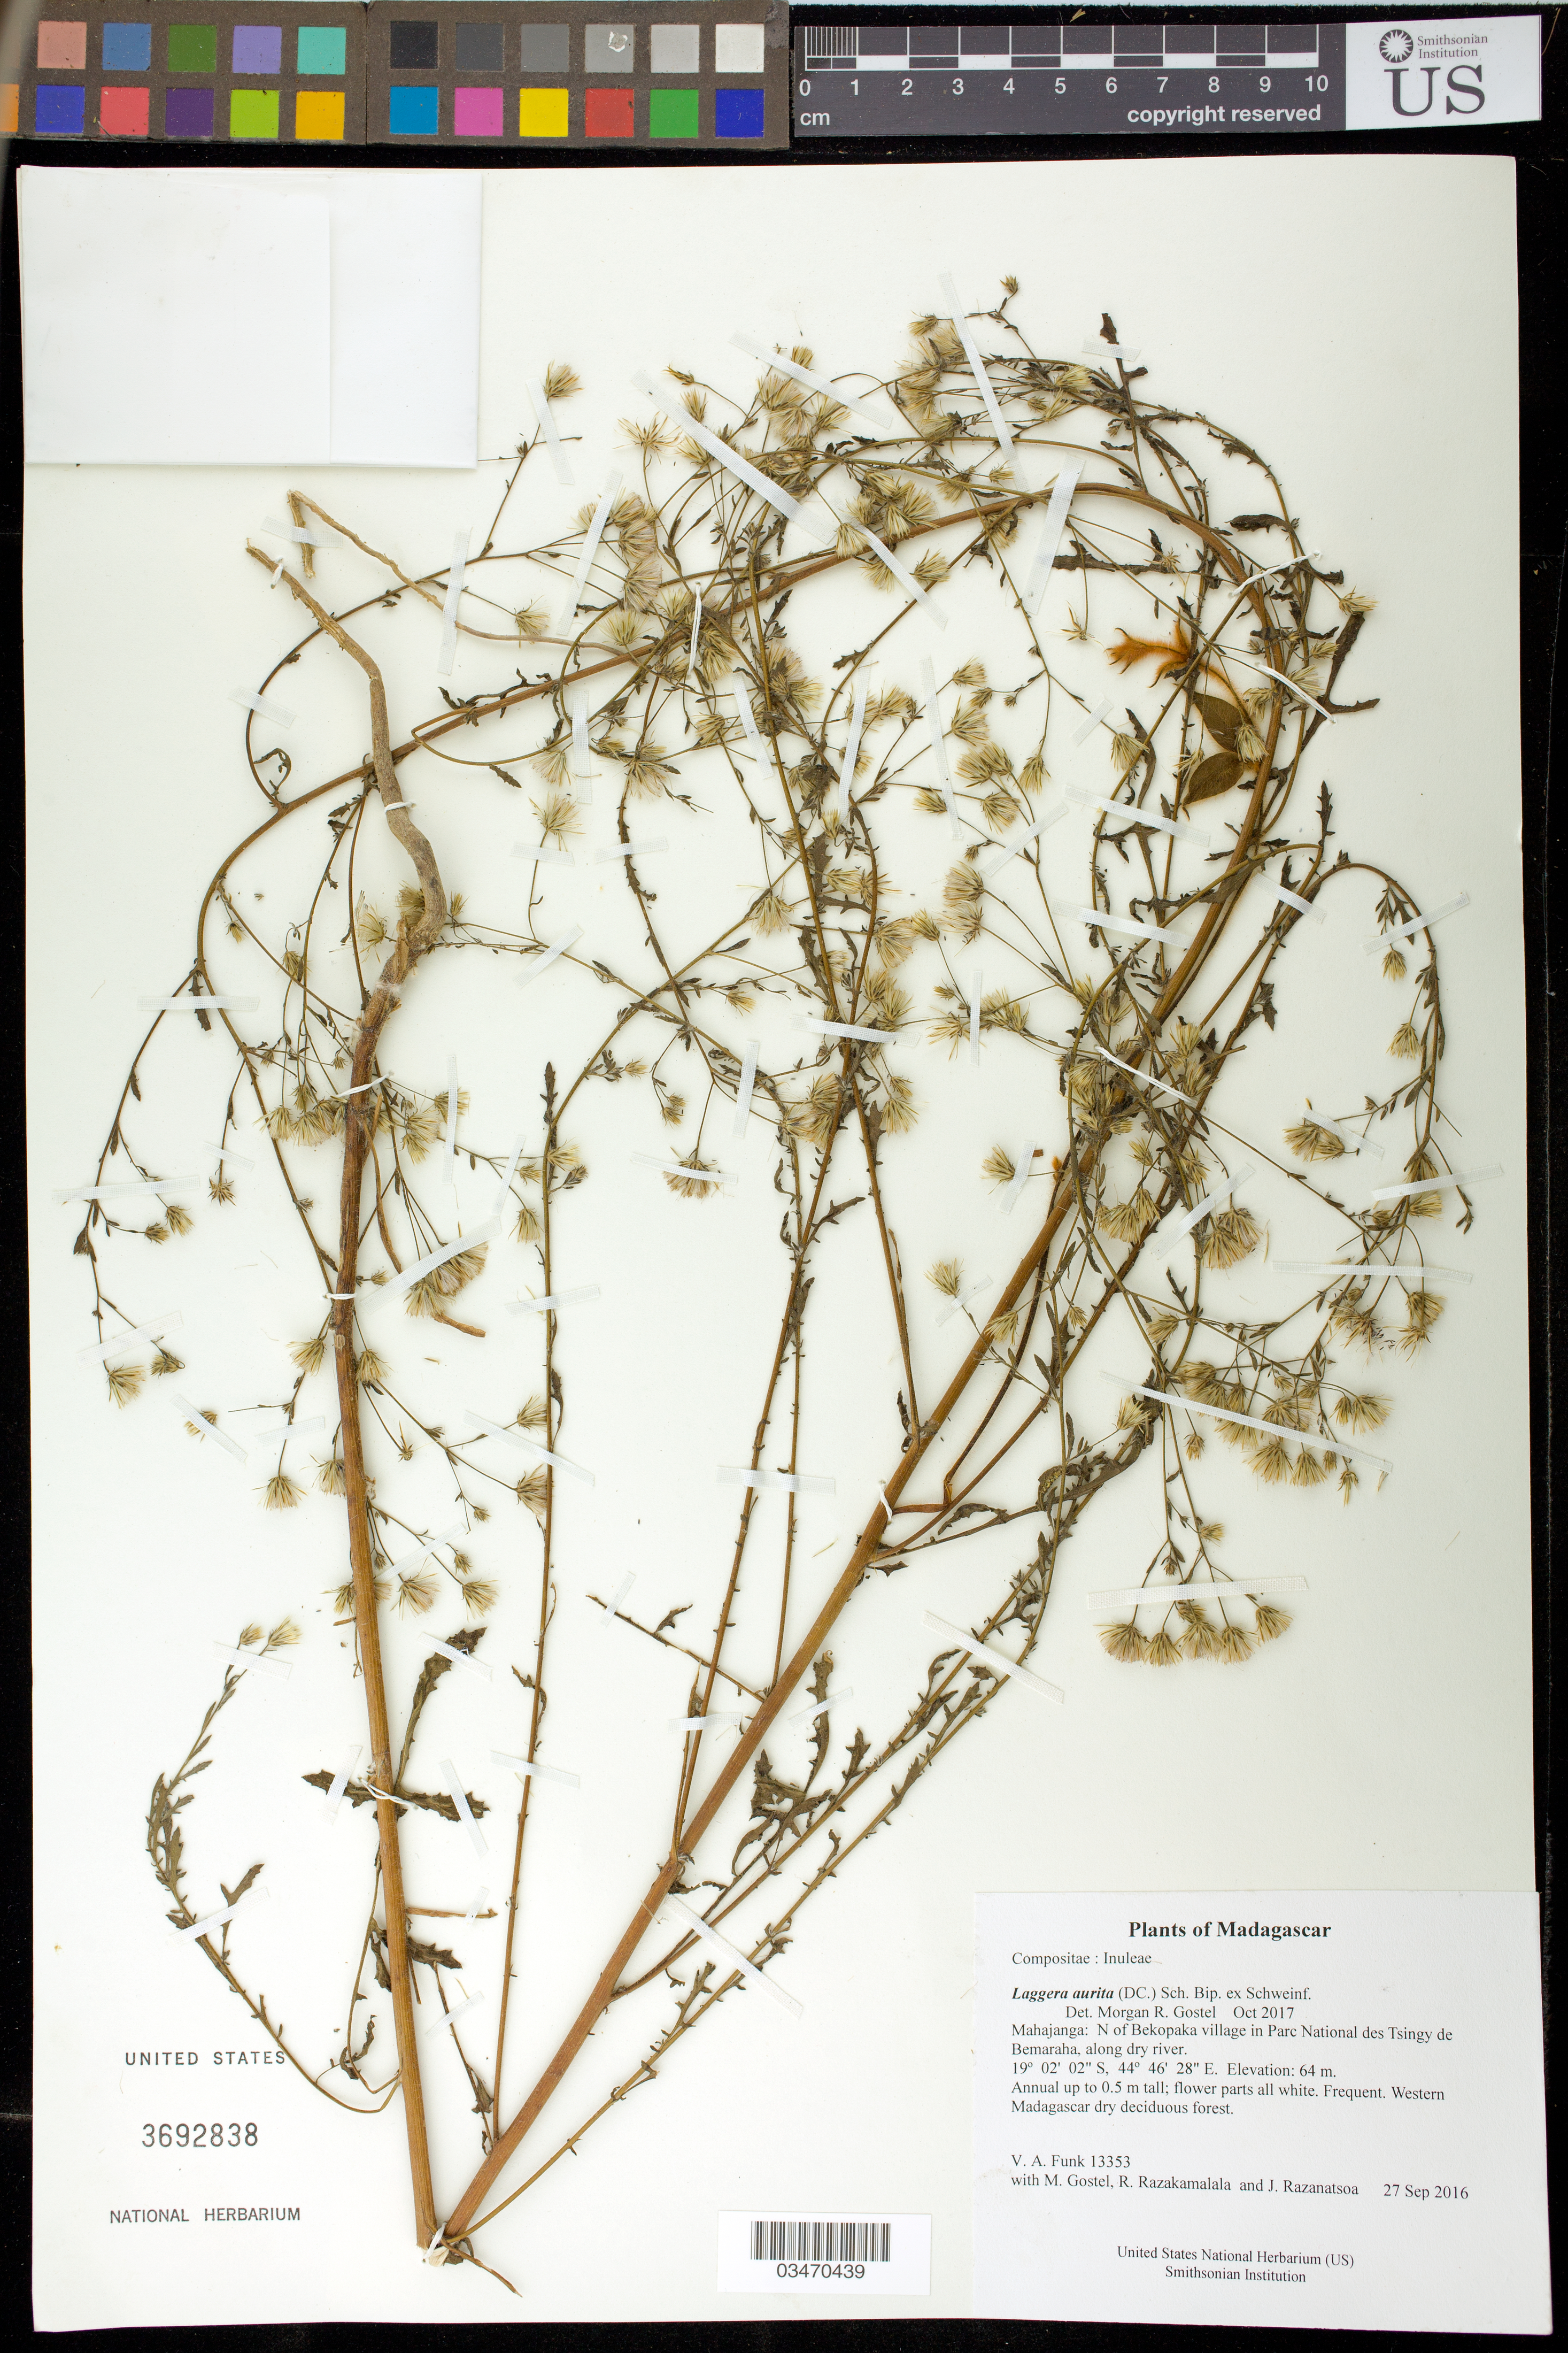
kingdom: Plantae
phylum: Tracheophyta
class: Magnoliopsida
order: Asterales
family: Asteraceae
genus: Laggera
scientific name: Laggera aurita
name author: (DC.) Sch. Bip. ex Schweinf.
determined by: Gostel, M. R.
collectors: M. R. Gostel, R. Razakamalala & J. Razanatsoa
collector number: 13353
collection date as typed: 27 Sep 2016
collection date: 2016-09-27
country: Madagascar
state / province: Melaky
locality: N of Bekopaka village in Parc National des Tsingy de Bemaraha, along dry river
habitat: Western Madagascar dry deciduous forest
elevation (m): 64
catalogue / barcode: US 3692838